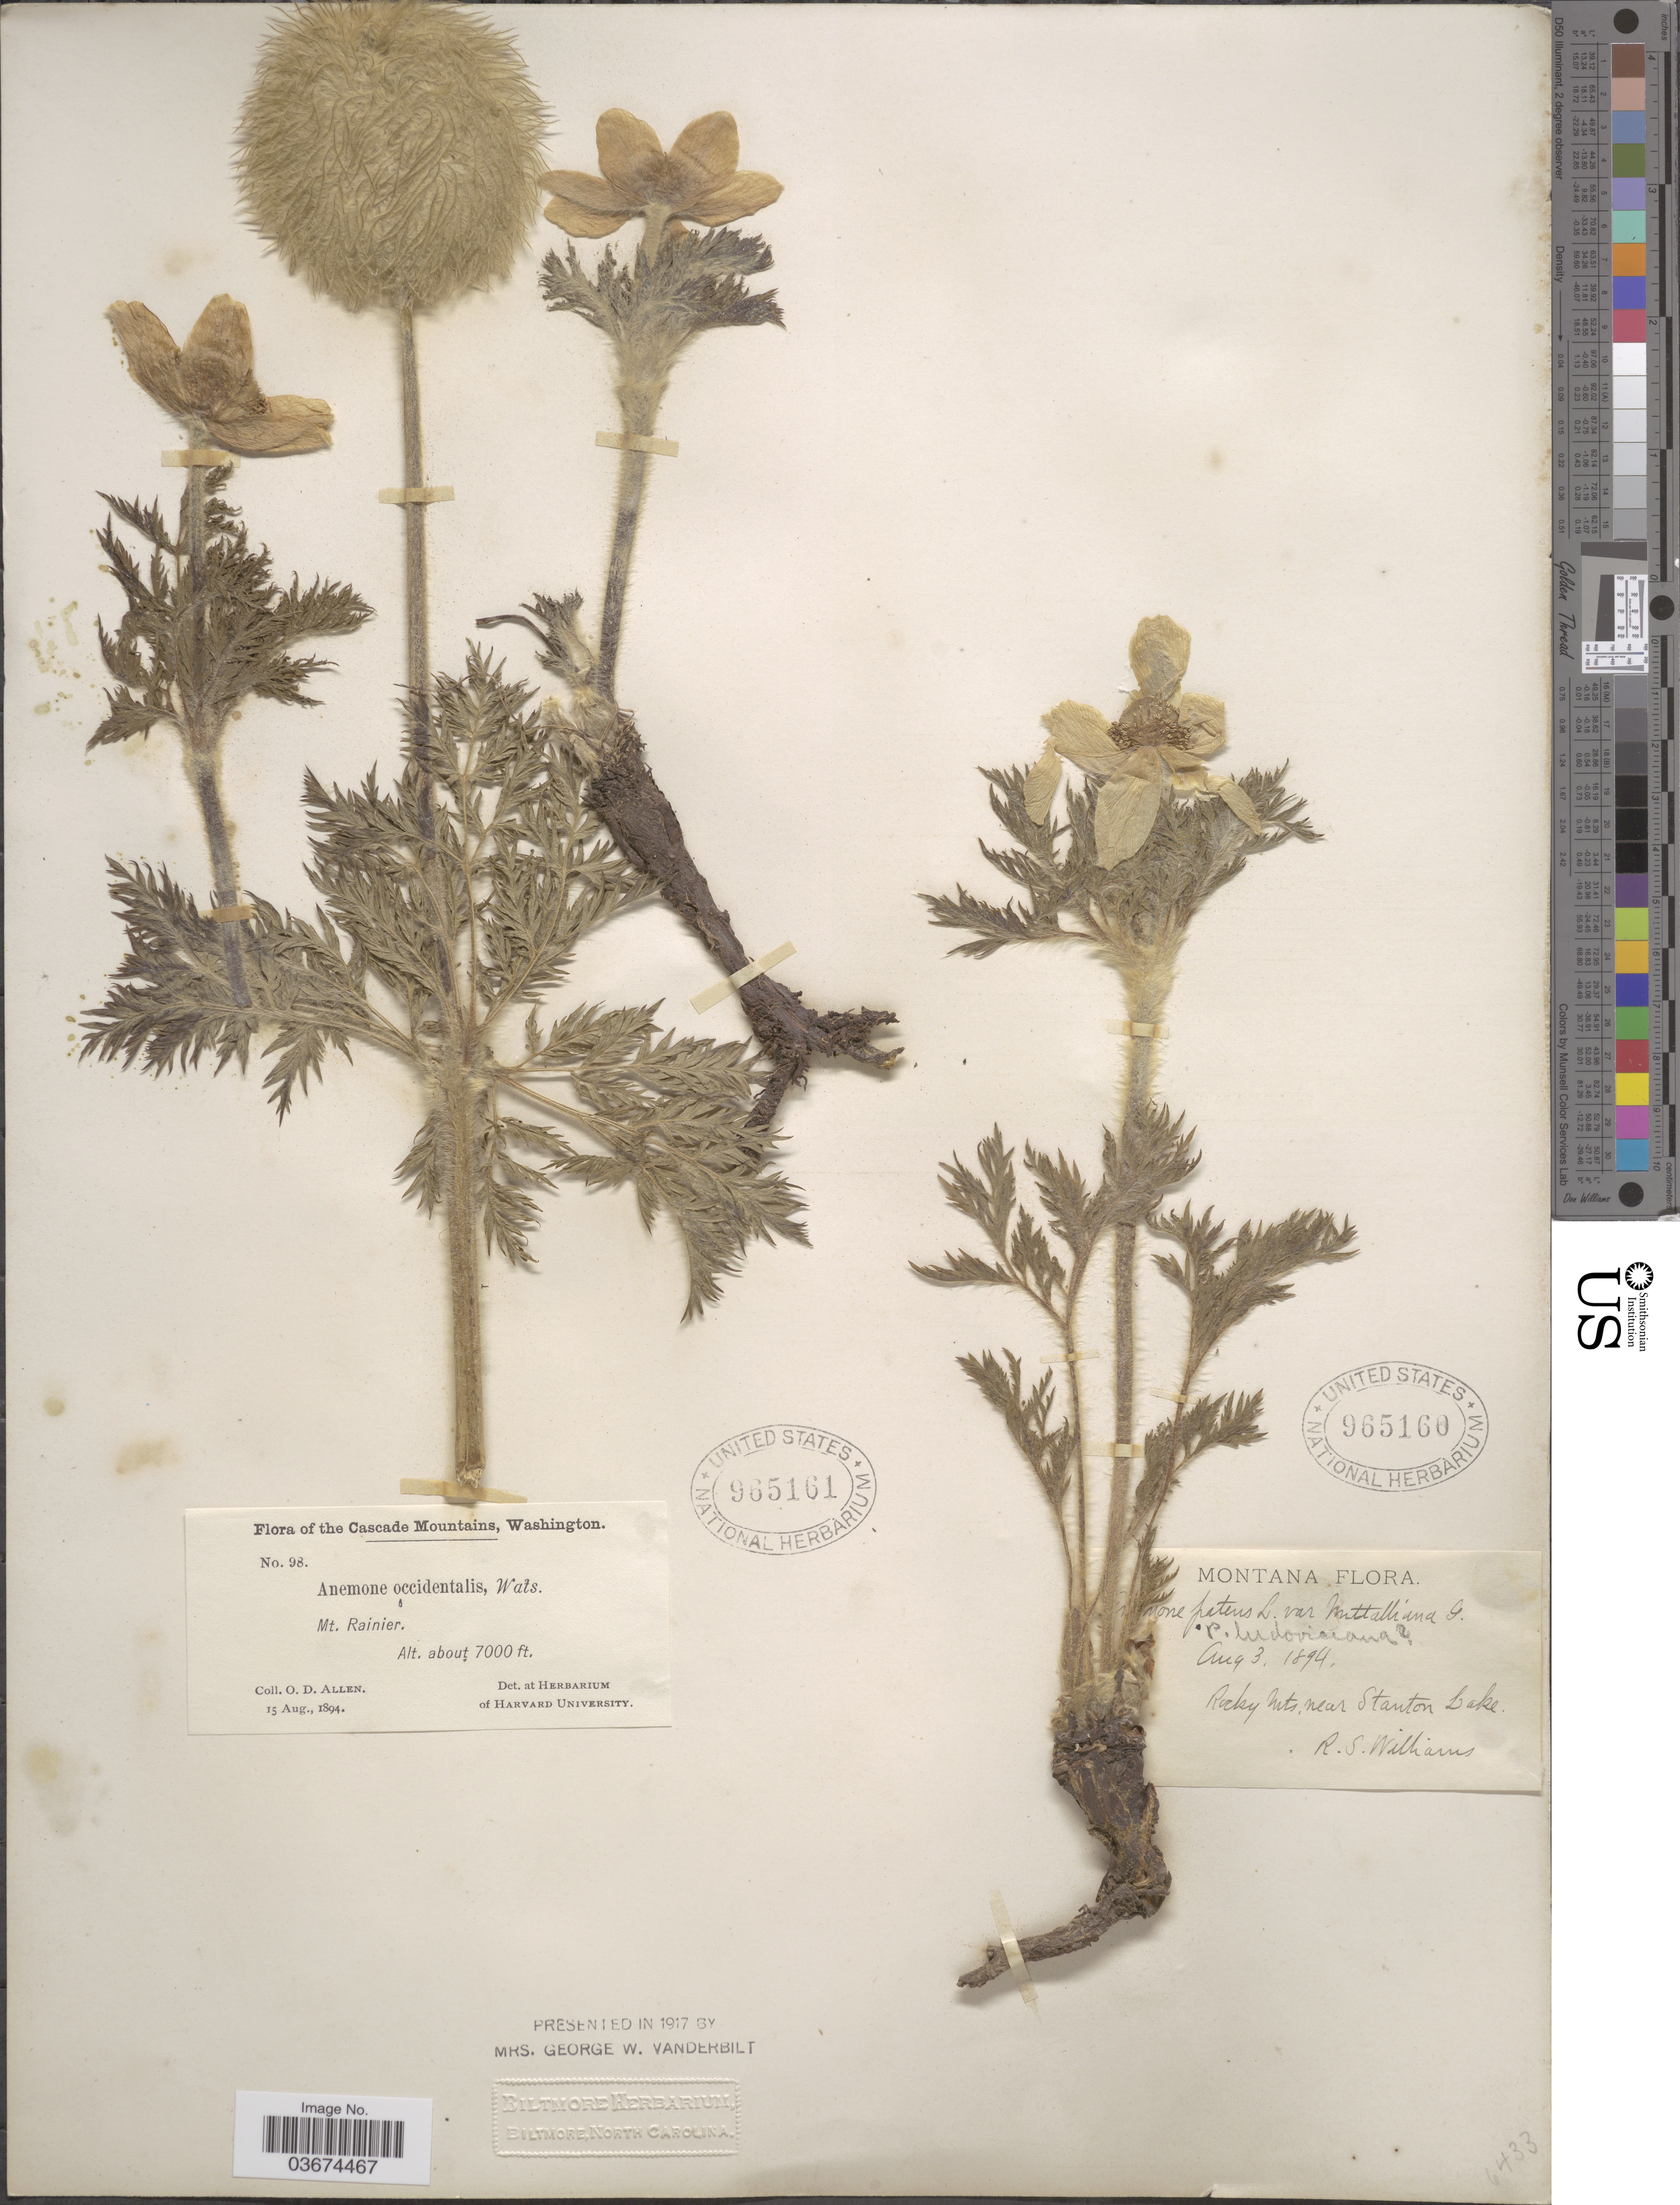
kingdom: Plantae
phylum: Tracheophyta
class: Magnoliopsida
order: Ranunculales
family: Ranunculaceae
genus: Pulsatilla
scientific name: Pulsatilla occidentalis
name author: (S. Watson) Freyn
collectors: O. D. Allen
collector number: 98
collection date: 1894-08-15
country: United States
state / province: Washington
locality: The Cascade Mountains. Mt. Rainier.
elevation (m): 2134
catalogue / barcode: US 965161-2